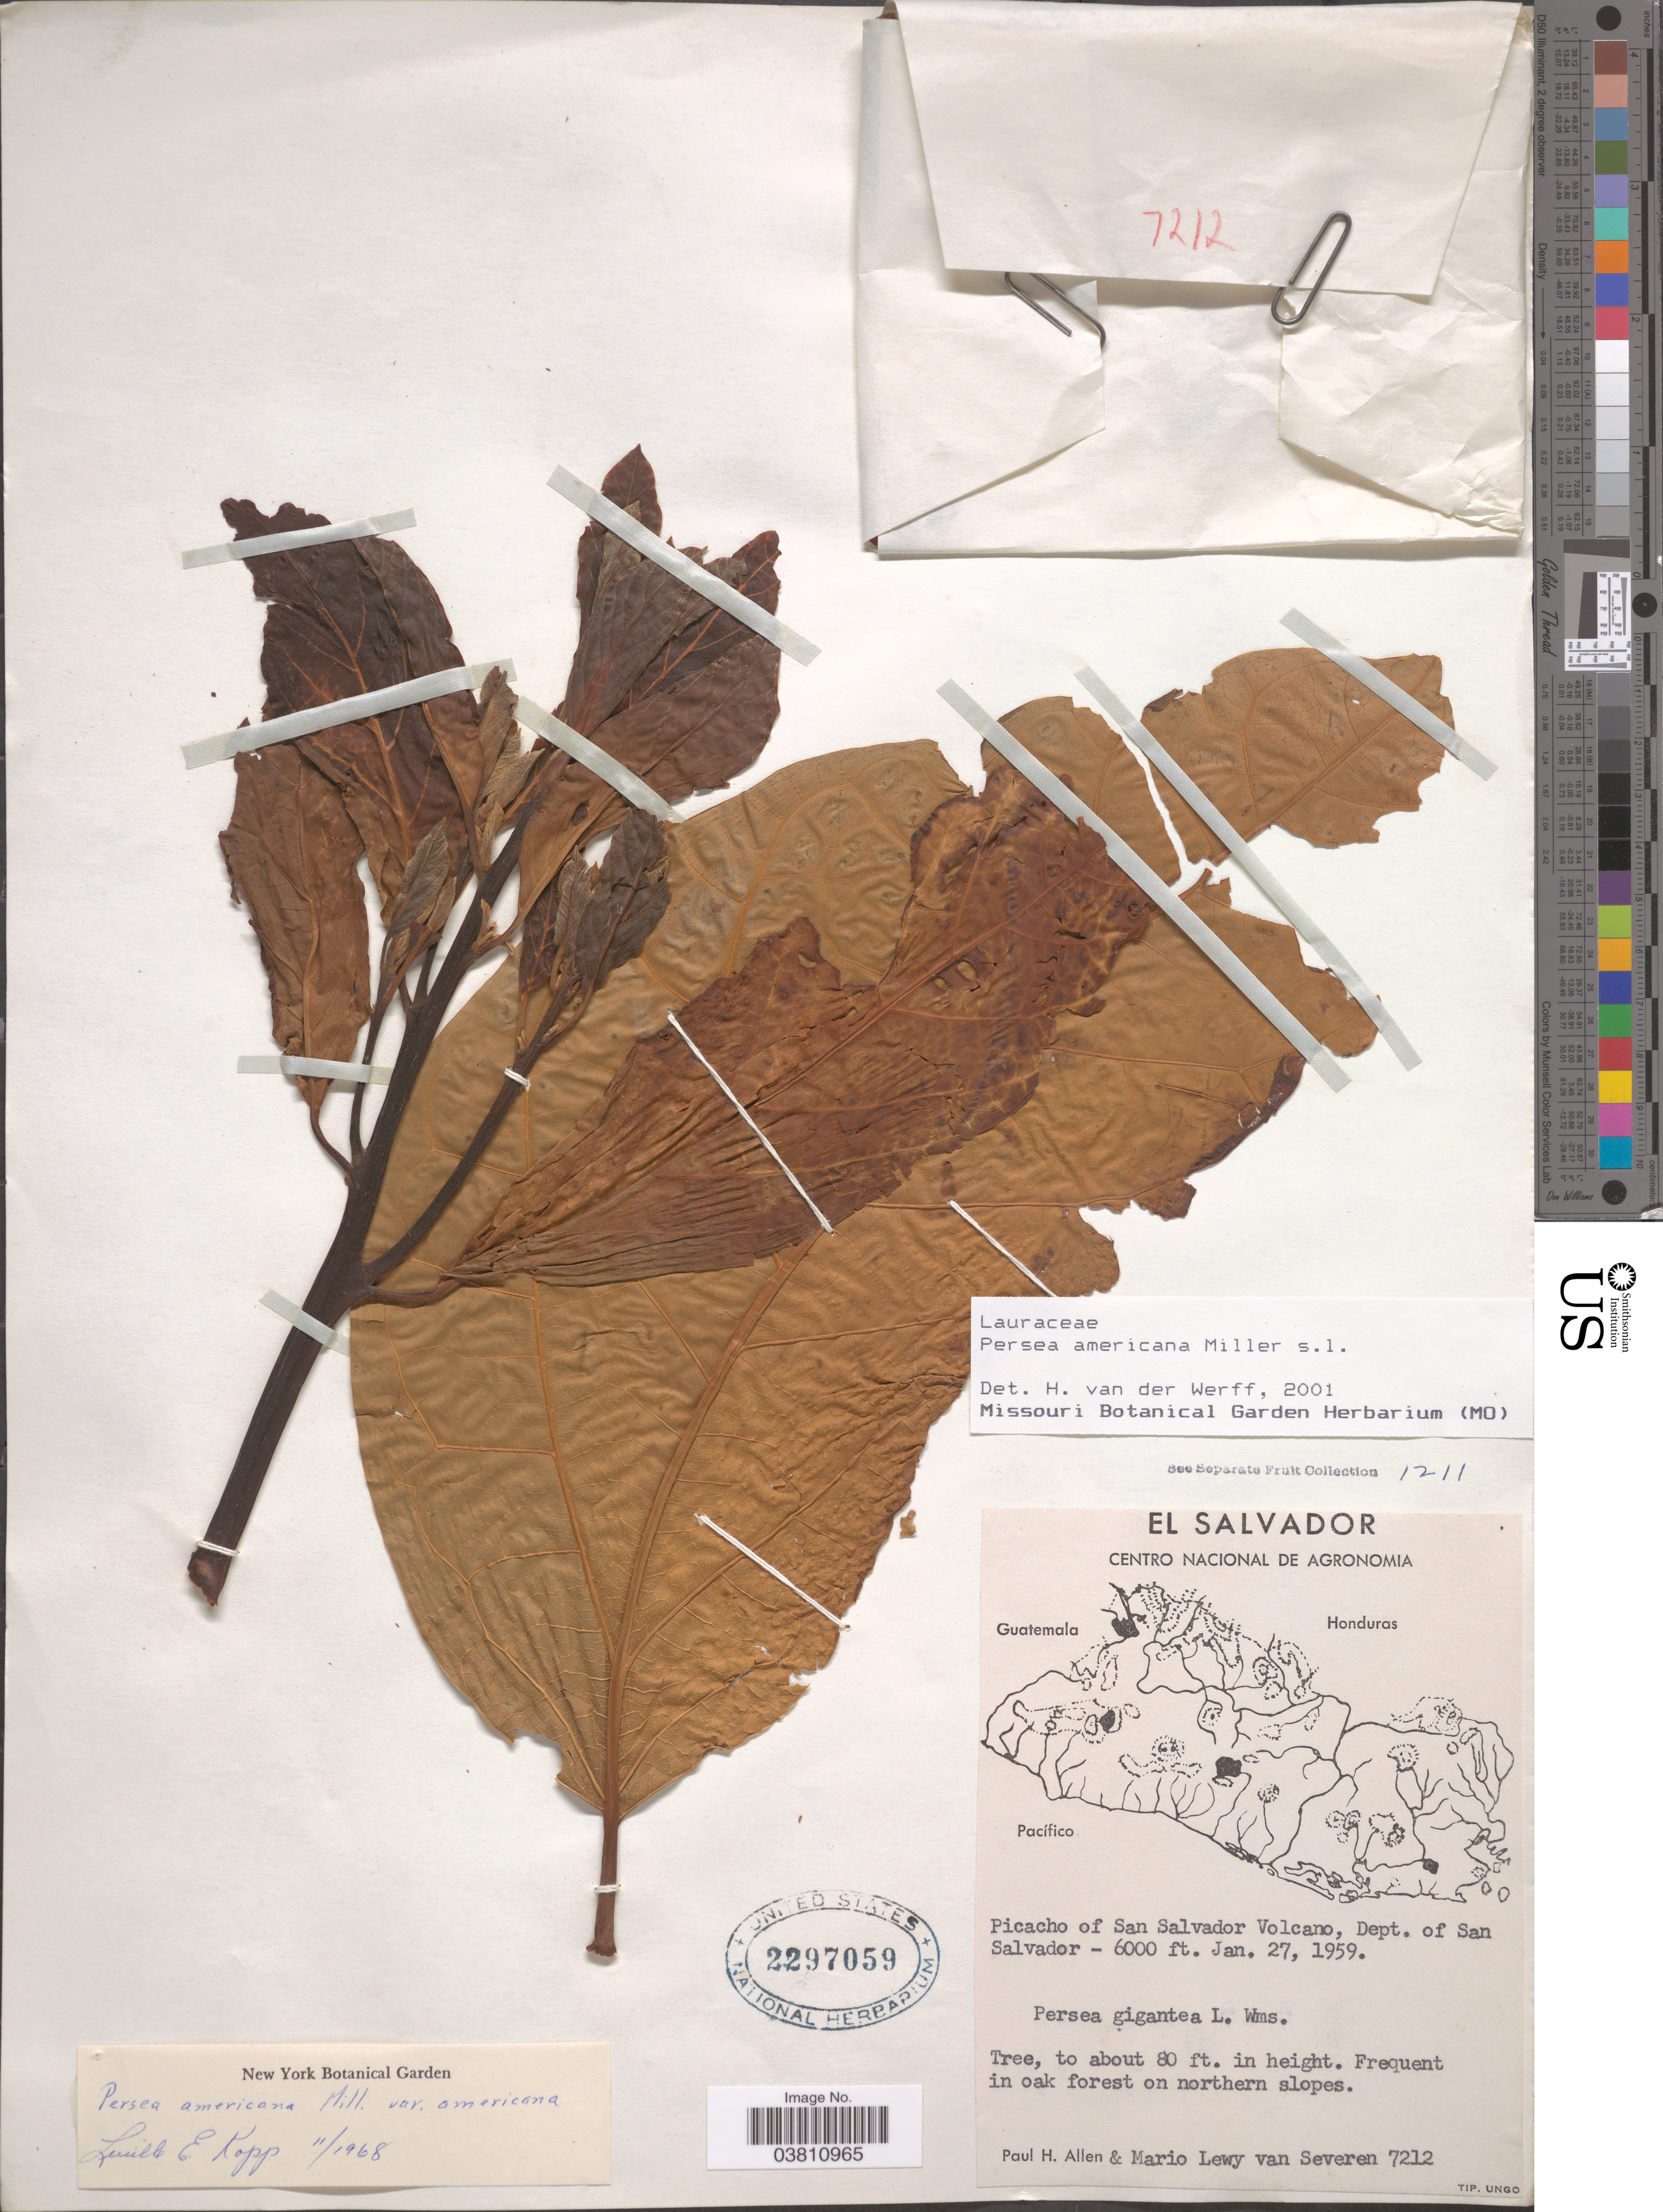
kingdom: Plantae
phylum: Tracheophyta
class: Magnoliopsida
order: Laurales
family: Lauraceae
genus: Persea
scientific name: Persea americana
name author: Mill.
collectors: P. H. Allen & M. Van Severen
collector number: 7212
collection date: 1959-01-27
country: El Salvador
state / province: San Salvador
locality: Picacho of San Salvador Volcano, Dept. of San Salvador.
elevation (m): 1829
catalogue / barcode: US 2297059